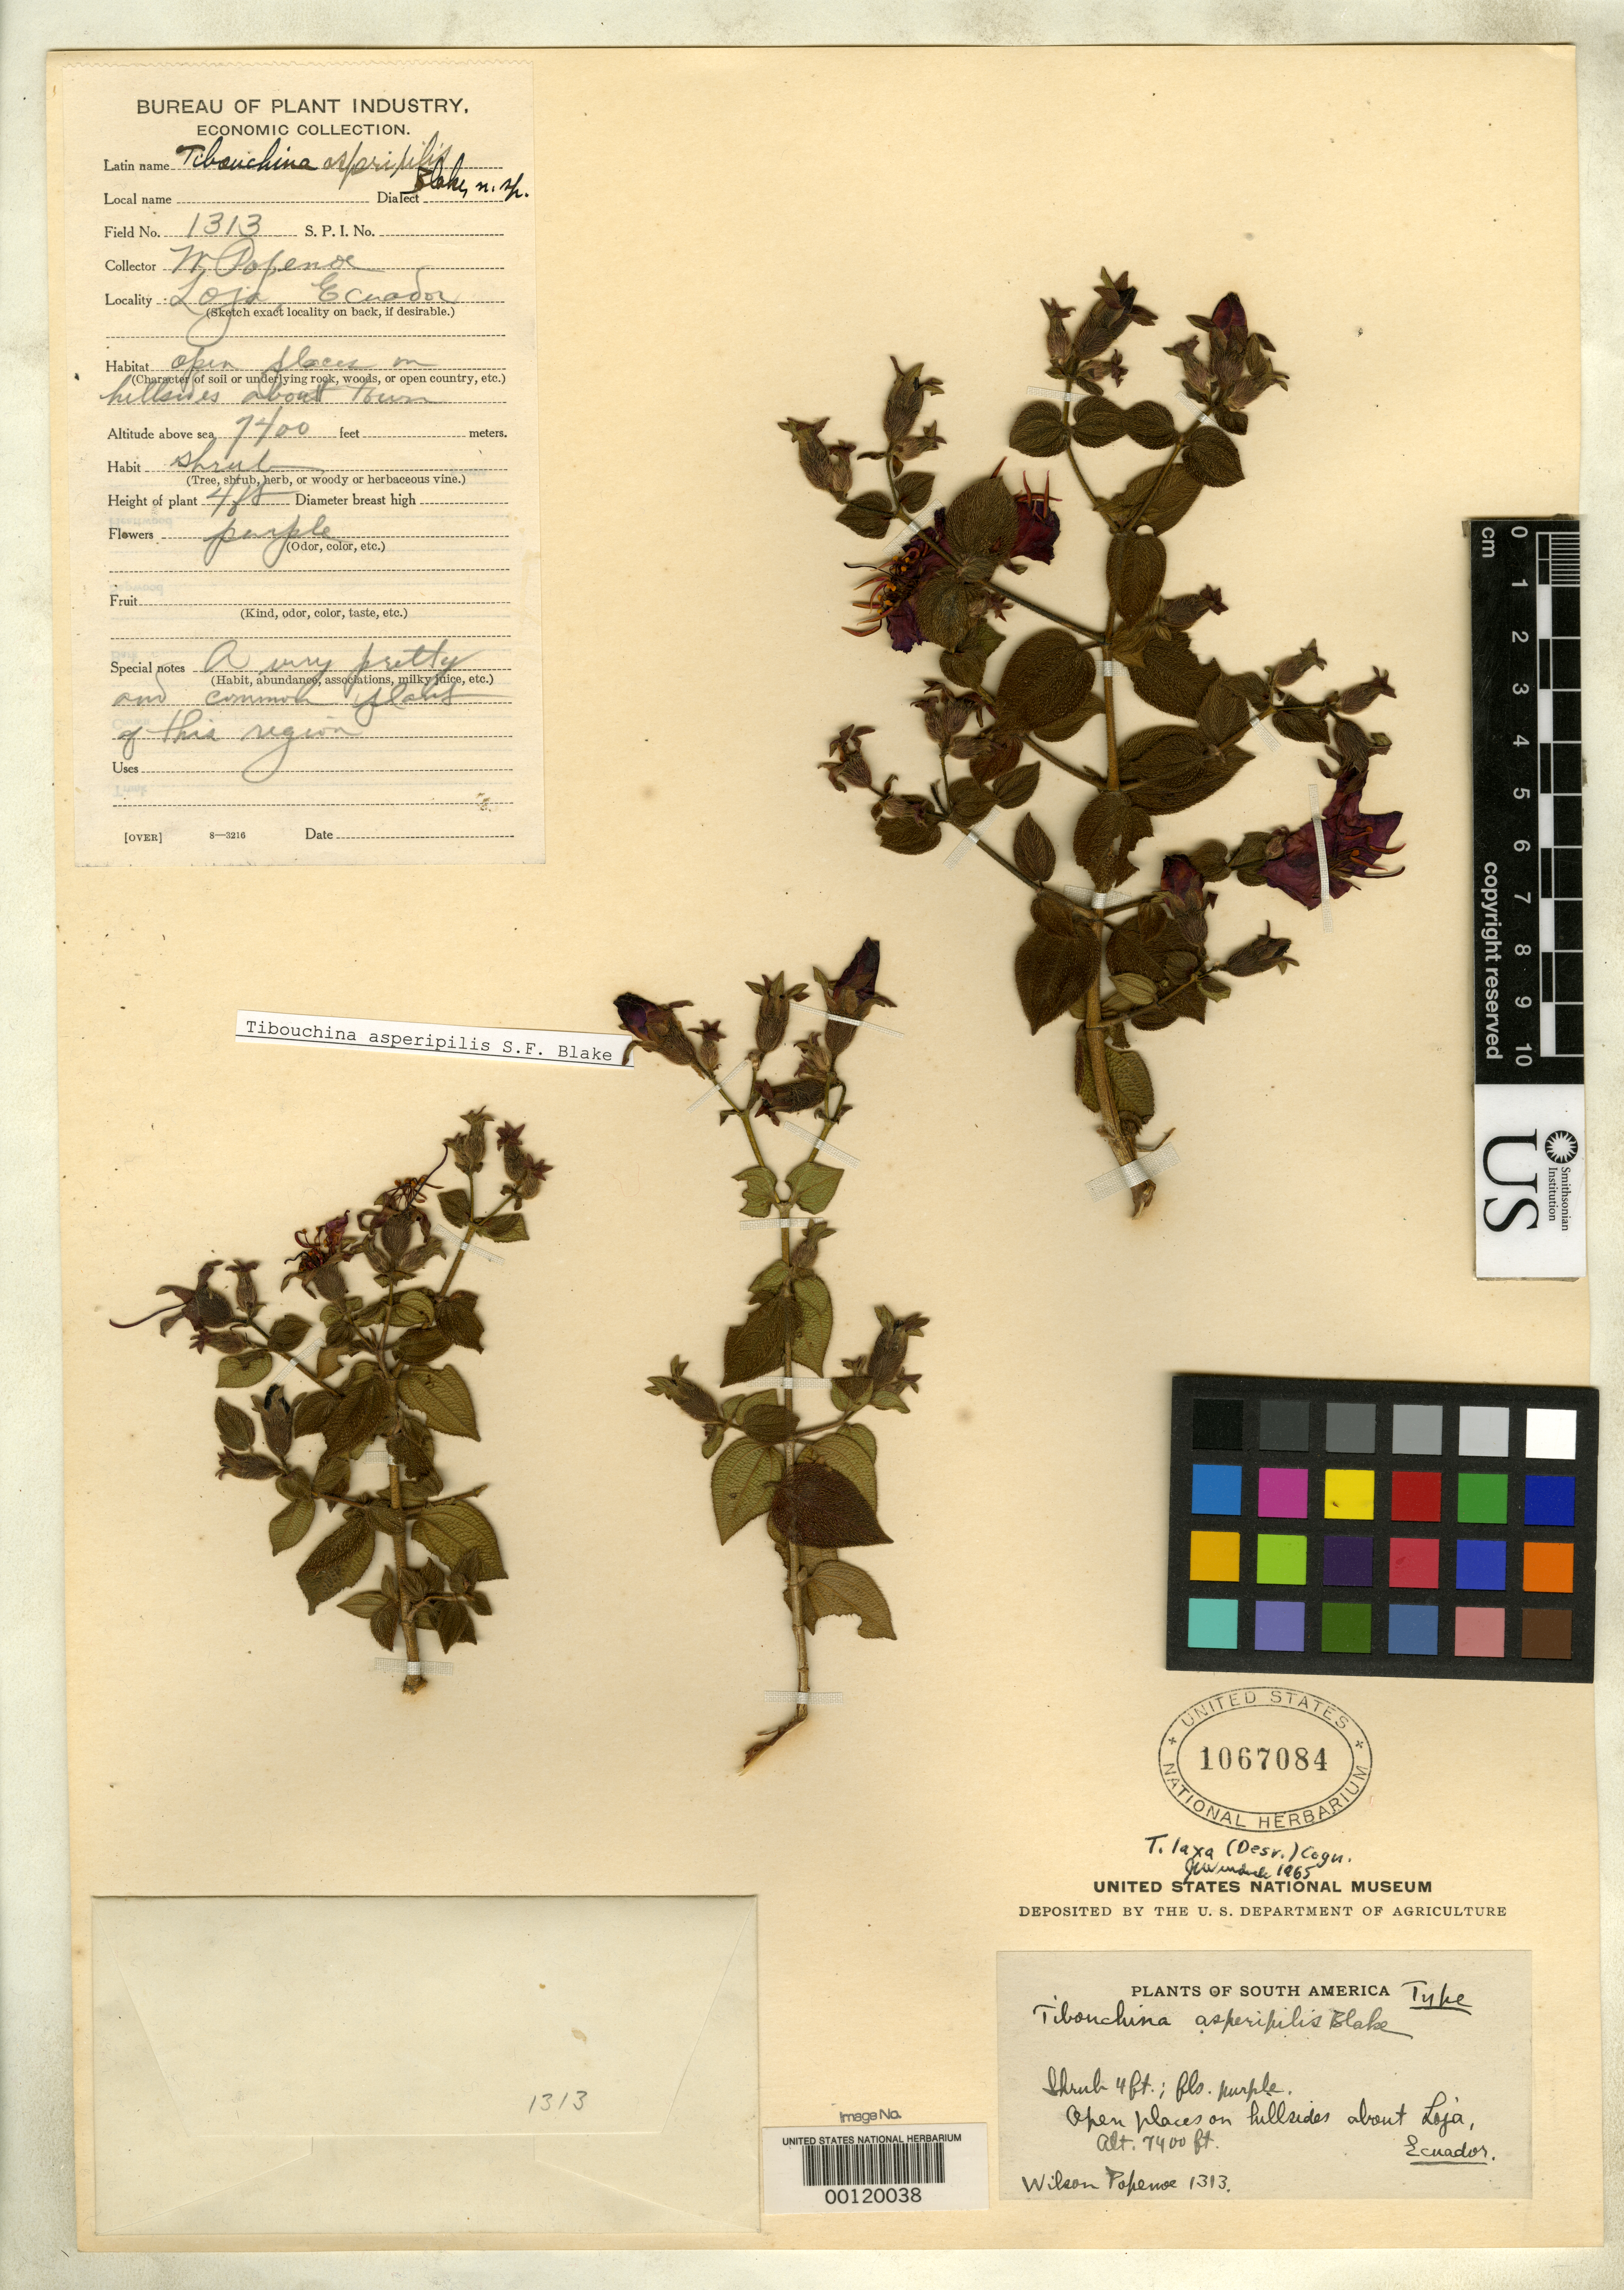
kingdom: Plantae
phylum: Tracheophyta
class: Magnoliopsida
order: Myrtales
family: Melastomataceae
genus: Tibouchina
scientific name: Tibouchina asperipilis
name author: S.F. Blake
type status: Holotype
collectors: W. Popenoe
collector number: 1313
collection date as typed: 08 Apr 1921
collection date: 1921-04-08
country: Ecuador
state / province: Loja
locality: Hillsides around Loja.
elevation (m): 2256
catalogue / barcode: US 1067084